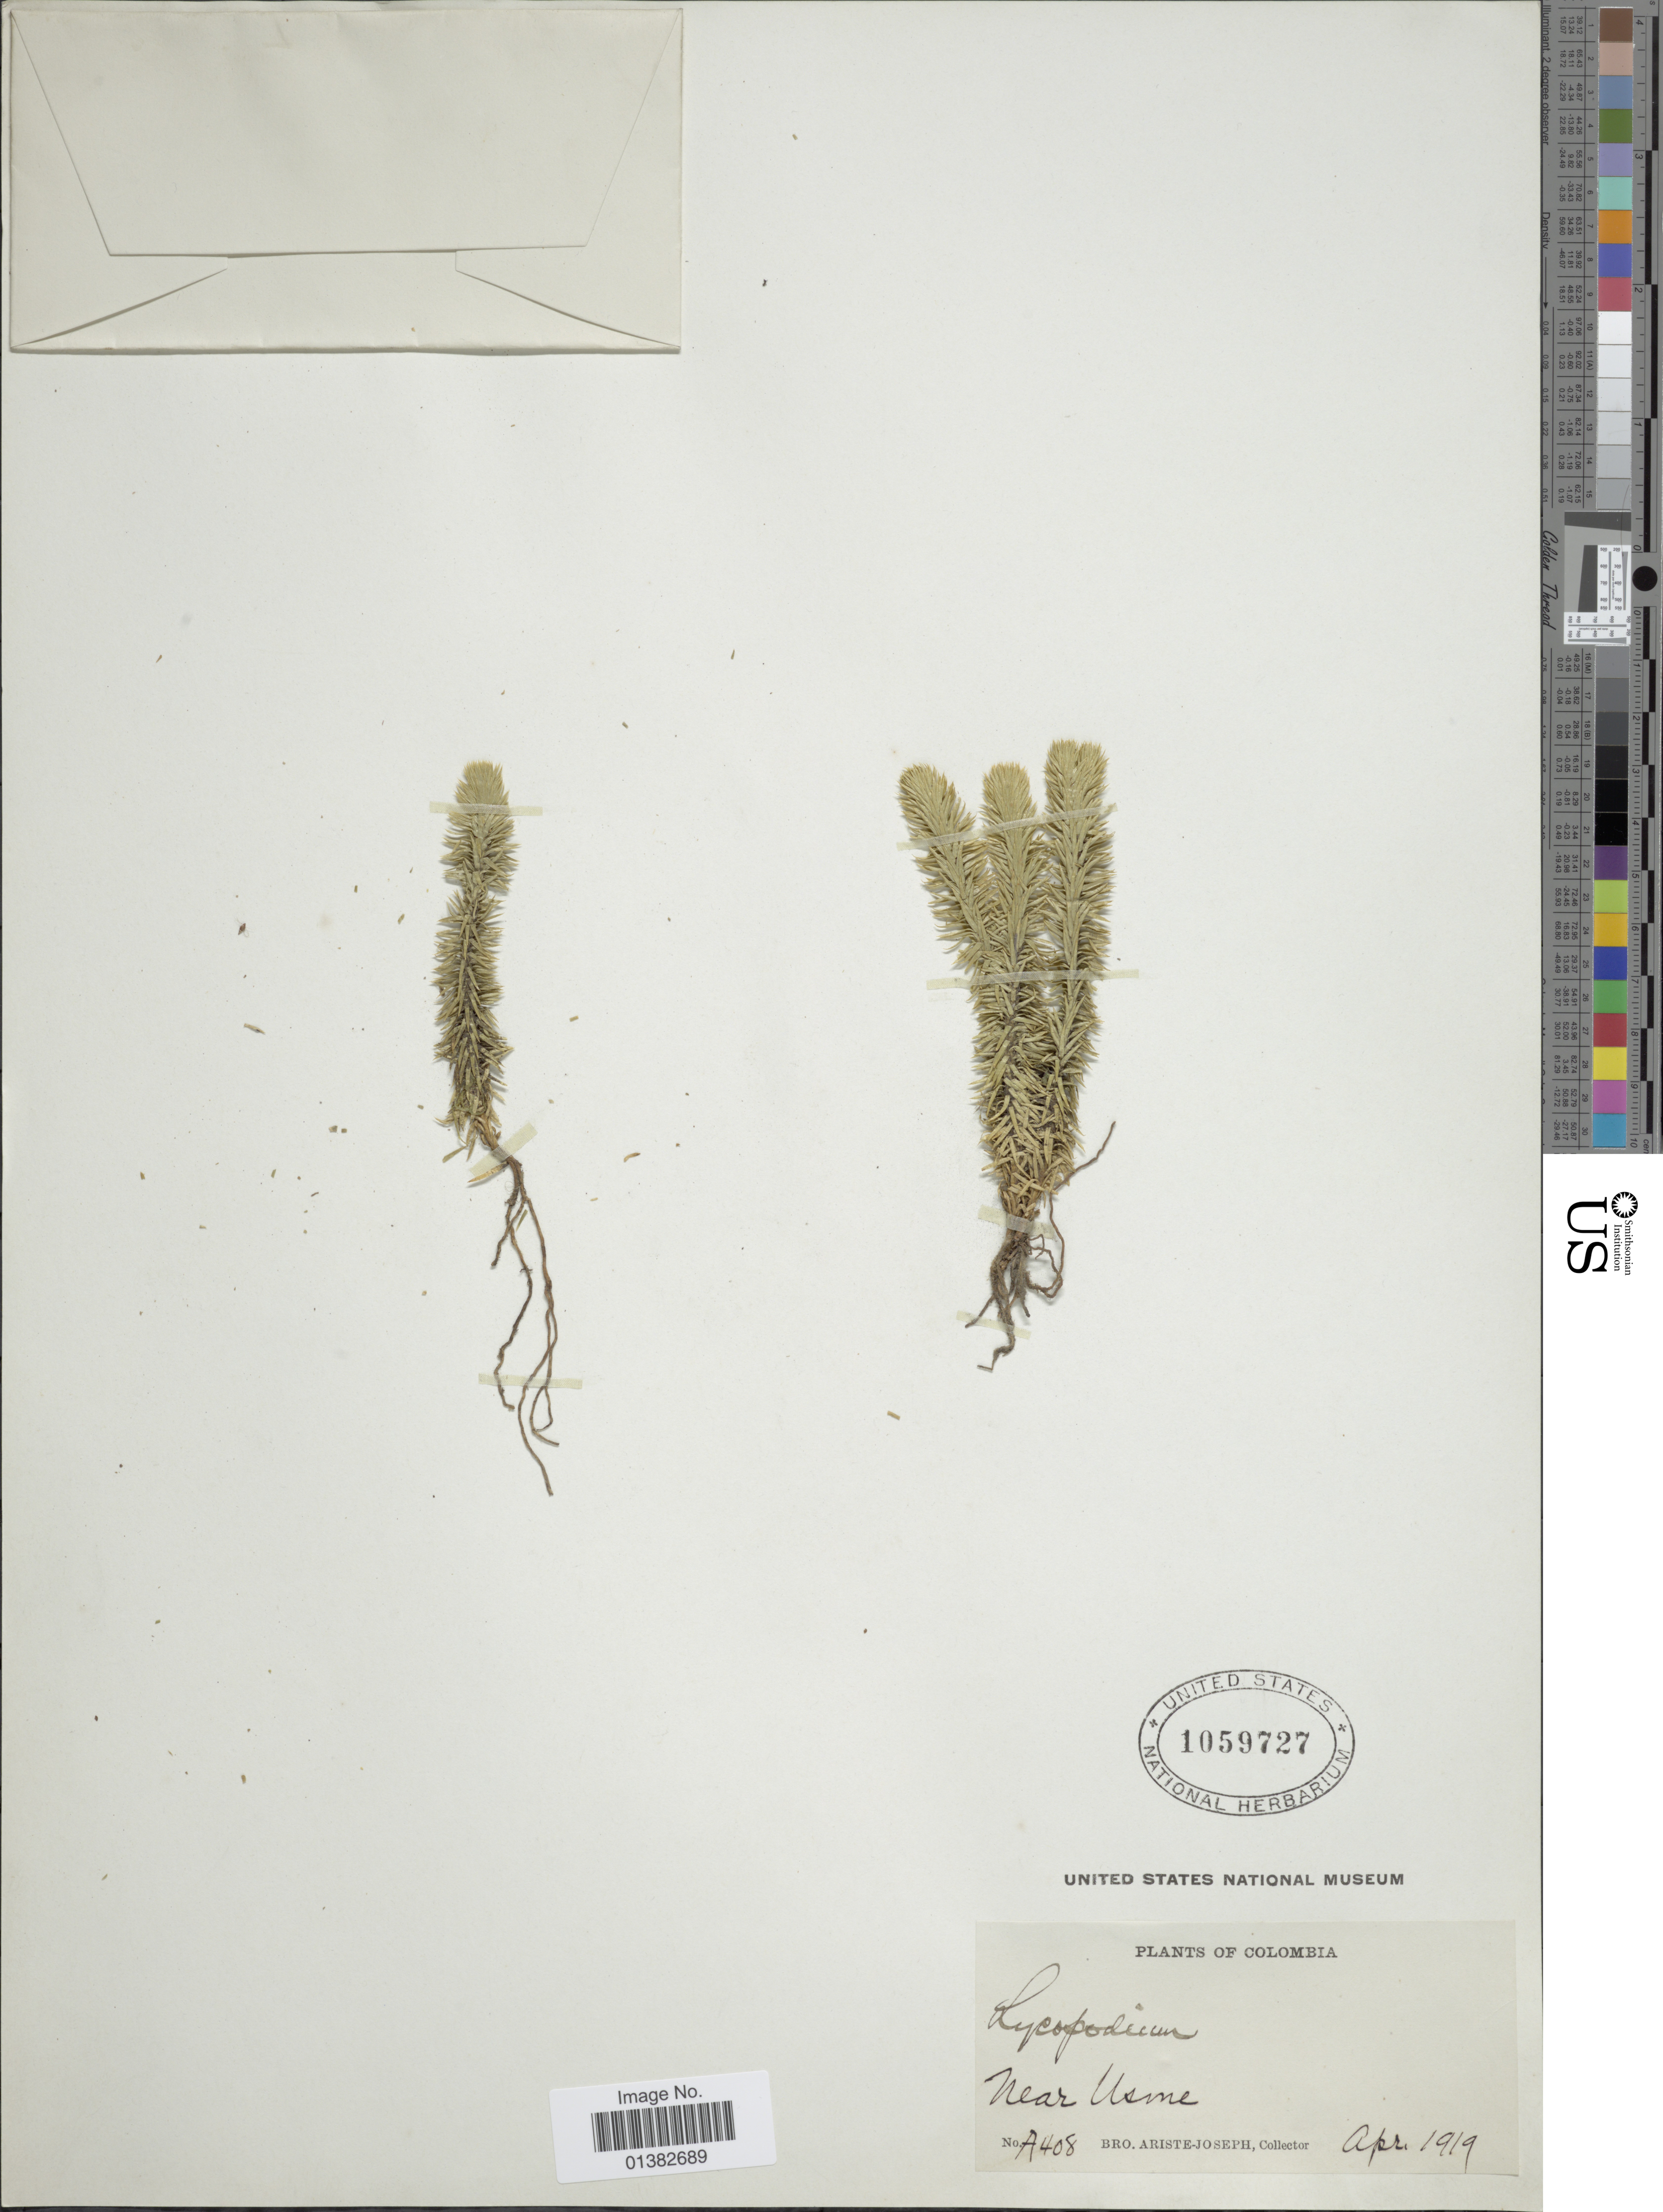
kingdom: Plantae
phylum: Tracheophyta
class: Lycopodiopsida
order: Lycopodiales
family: Lycopodiaceae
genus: Phlegmariurus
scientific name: Phlegmariurus reflexus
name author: (Lam.) B. Øllg.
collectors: Bro. Ariste-Joseph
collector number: A408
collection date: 1919-04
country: Colombia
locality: Near Usme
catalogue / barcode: US 1059727